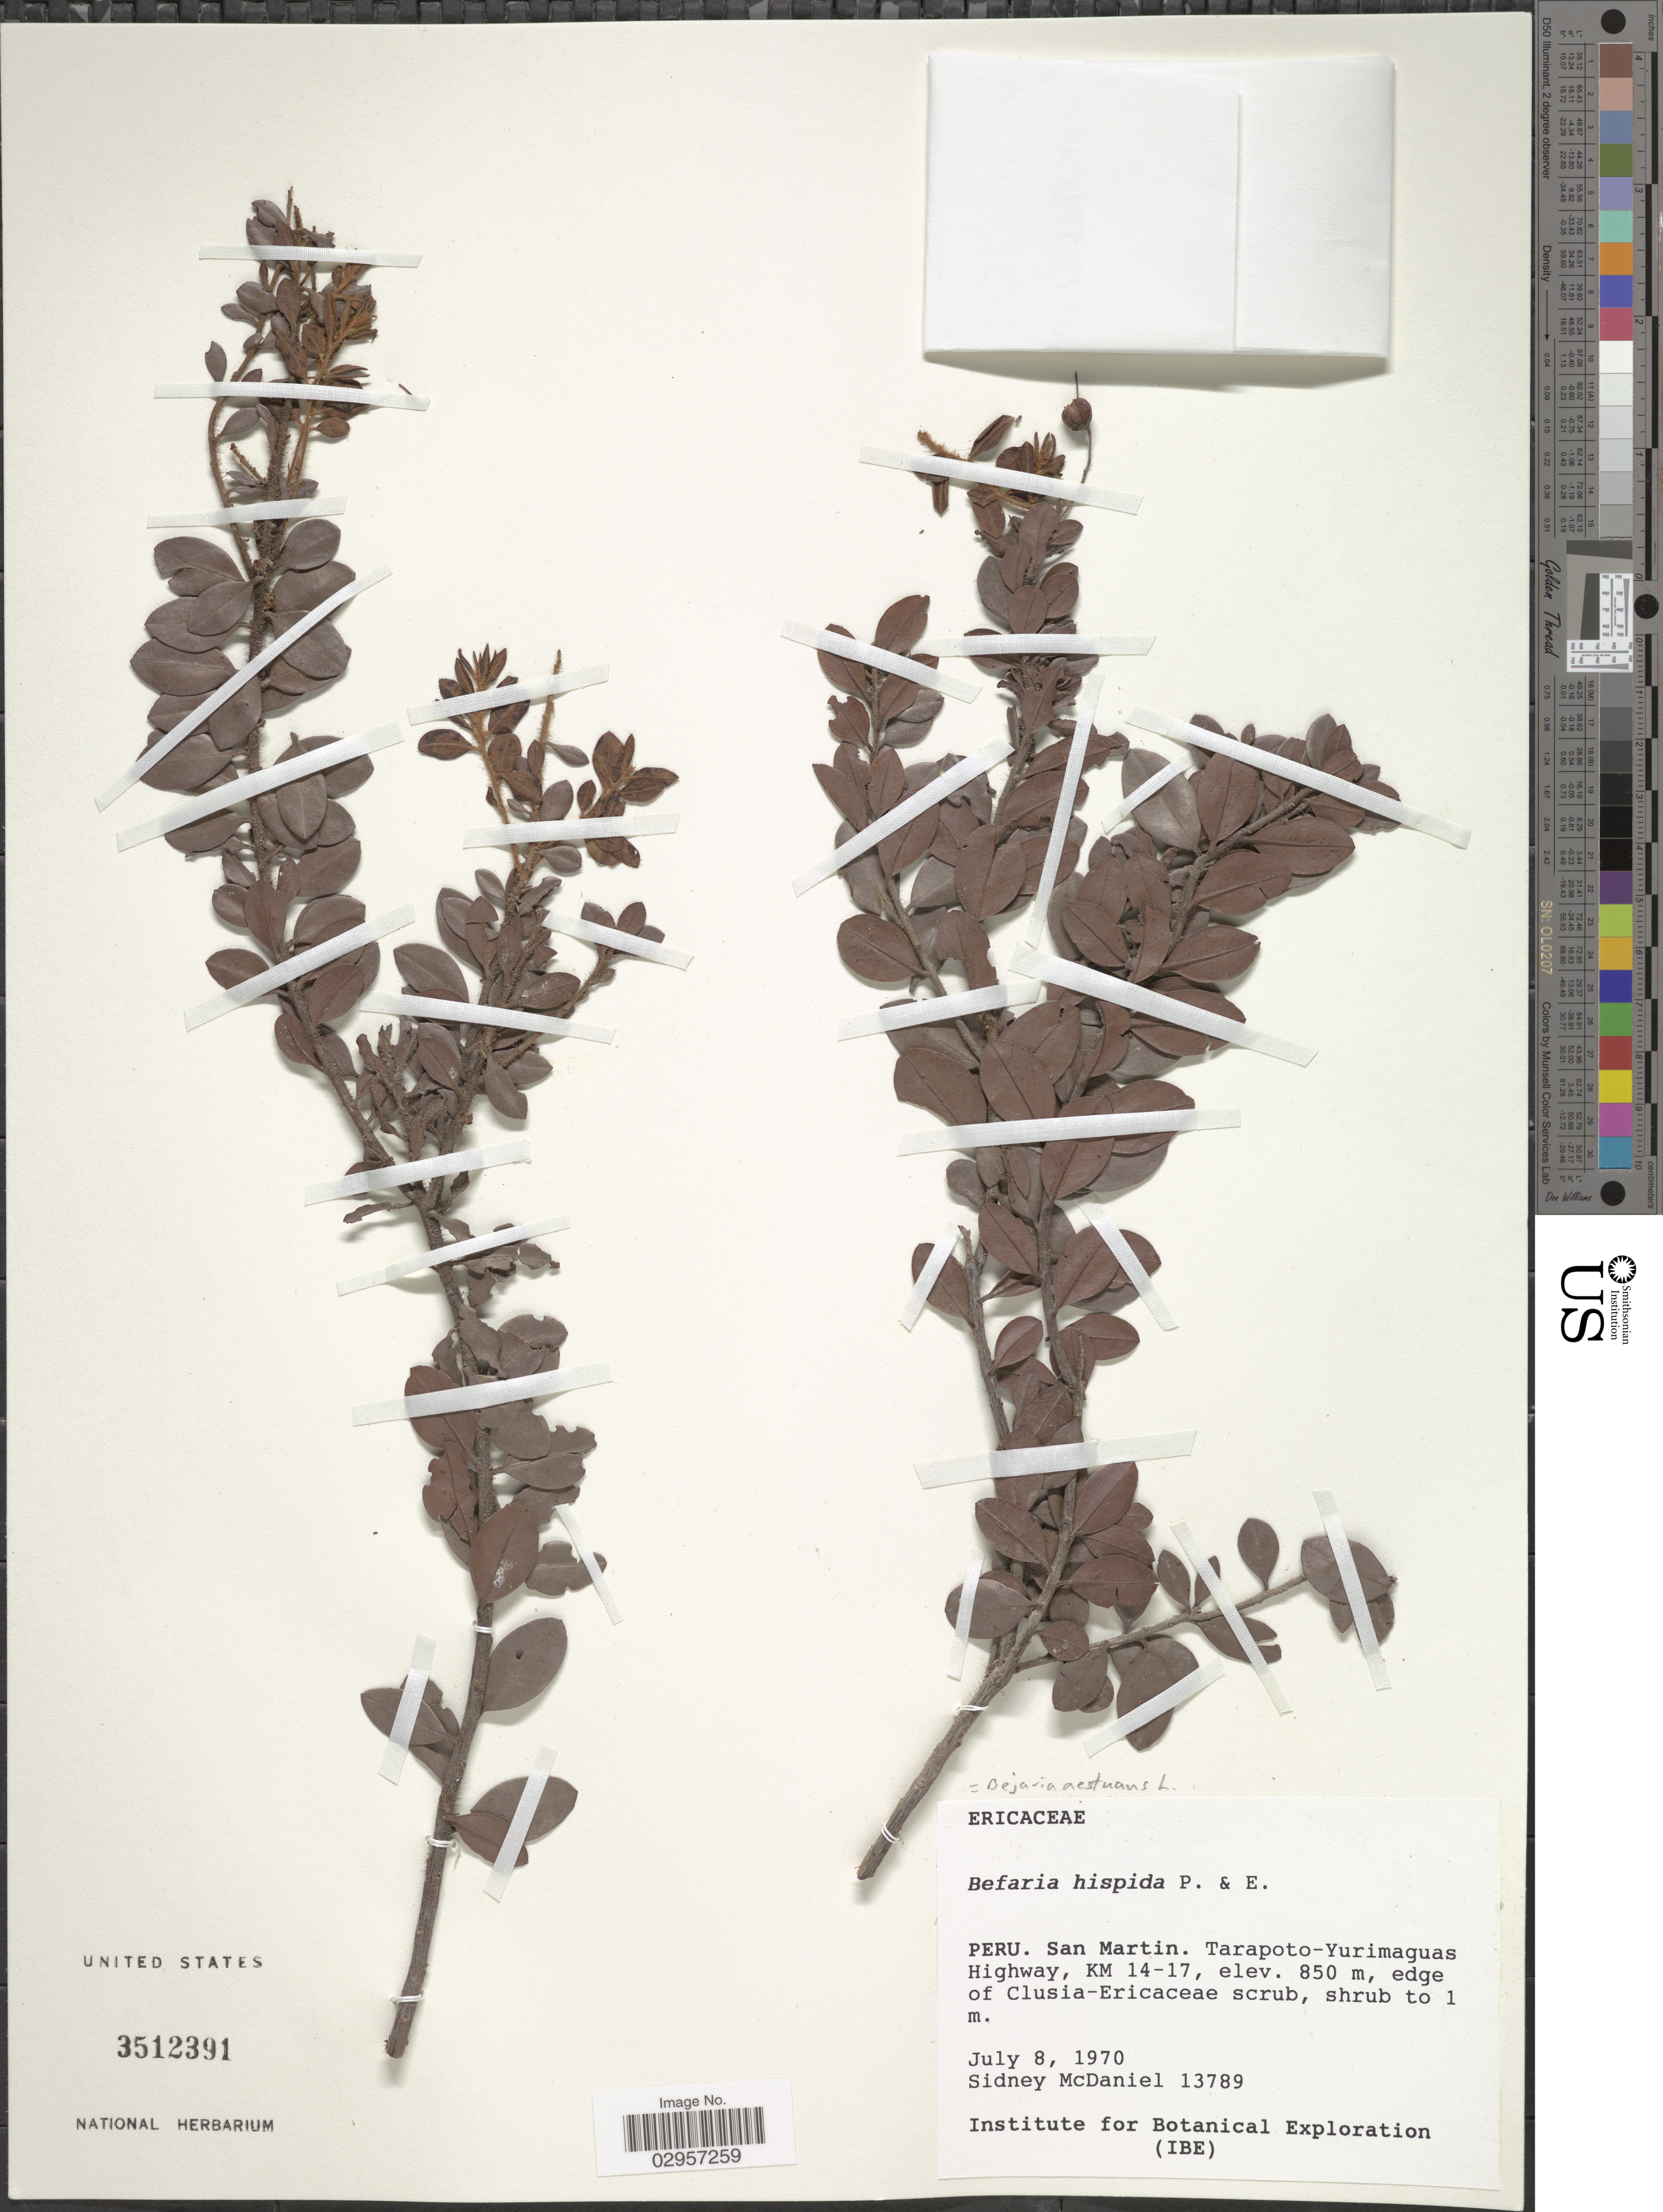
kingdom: Plantae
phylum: Tracheophyta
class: Magnoliopsida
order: Ericales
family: Ericaceae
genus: Befaria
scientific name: Befaria aestuans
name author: Mutis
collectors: S. McDaniel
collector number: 13789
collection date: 1970-07-08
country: Peru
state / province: San Martín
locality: San Martin. Tarapoto-Yurimaguas Highway, Km 14-17.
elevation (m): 850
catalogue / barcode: US 3512391